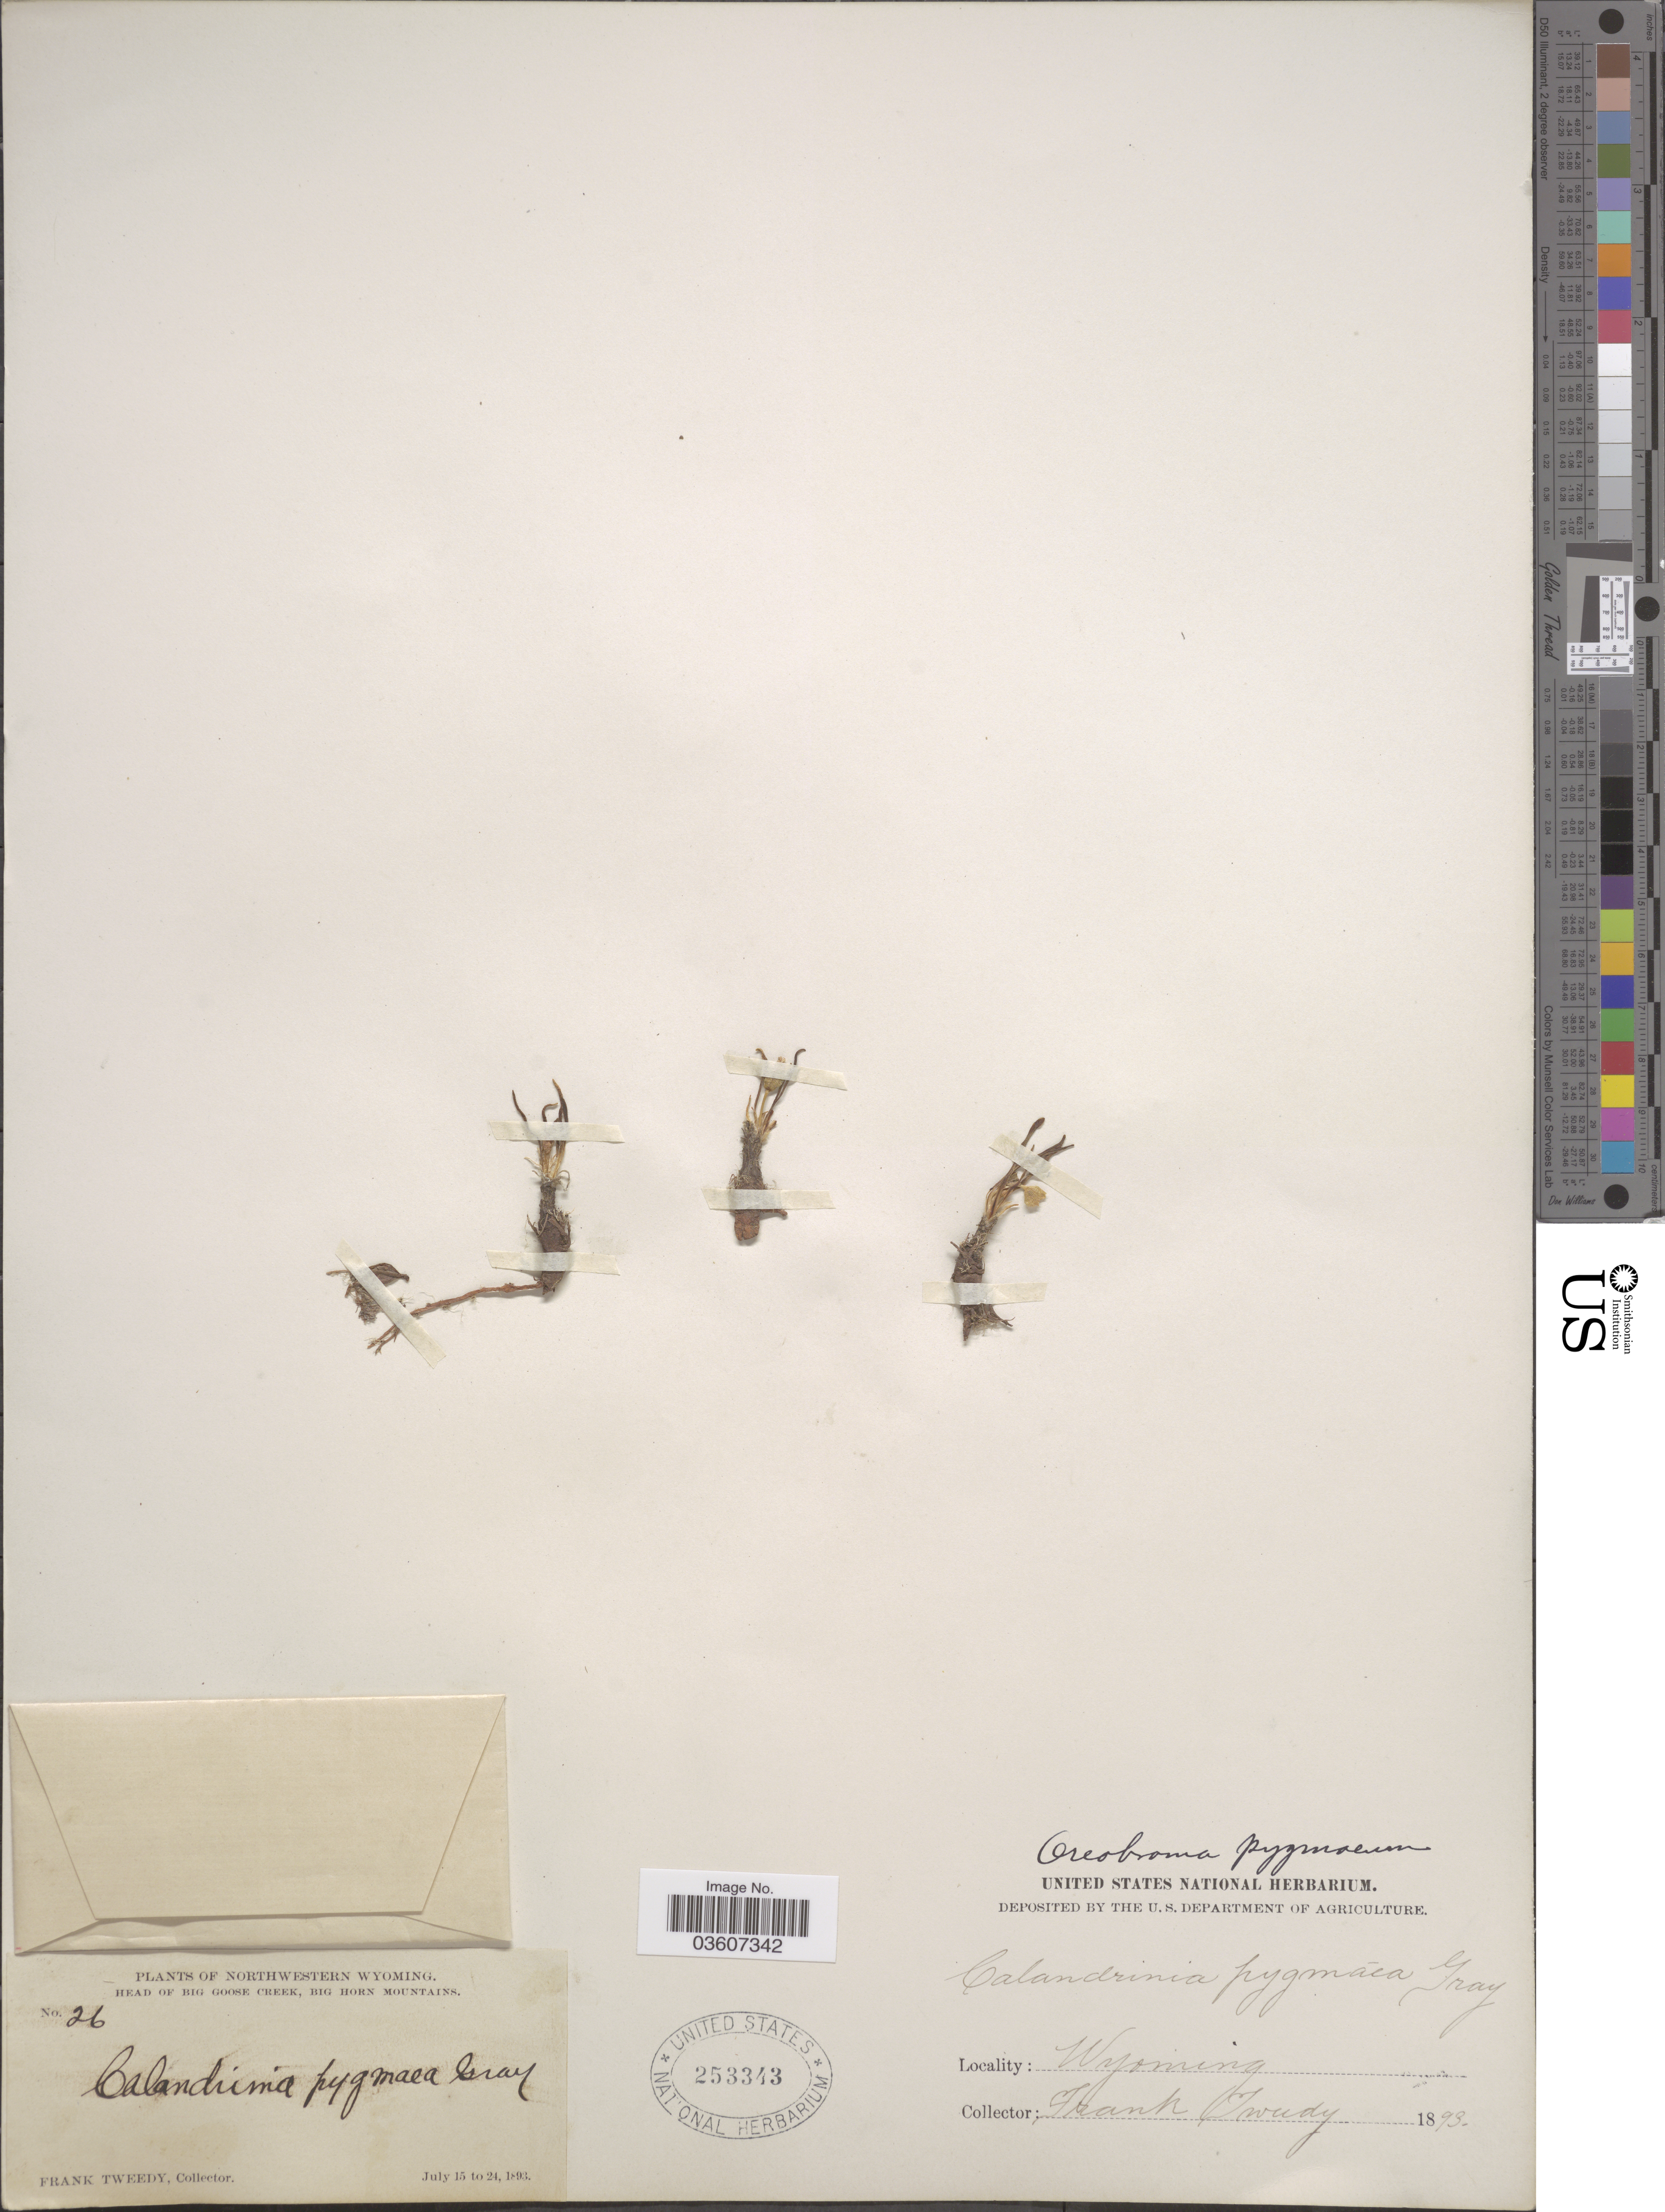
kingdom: Plantae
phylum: Tracheophyta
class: Magnoliopsida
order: Caryophyllales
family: Montiaceae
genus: Lewisia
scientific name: Lewisia pygmaea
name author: (A. Gray) B.L. Rob.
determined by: Strong, Mark T., (BOT), Smithsonian Institution - National Museum of Natural History (UNITED STATES)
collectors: F. Tweedy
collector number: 26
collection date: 1893-07-15/1893-07-24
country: United States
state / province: Wyoming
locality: Northwestern Wyoming. Head of Big Goose Creek, Big Horn Mountains.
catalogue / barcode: US 253343